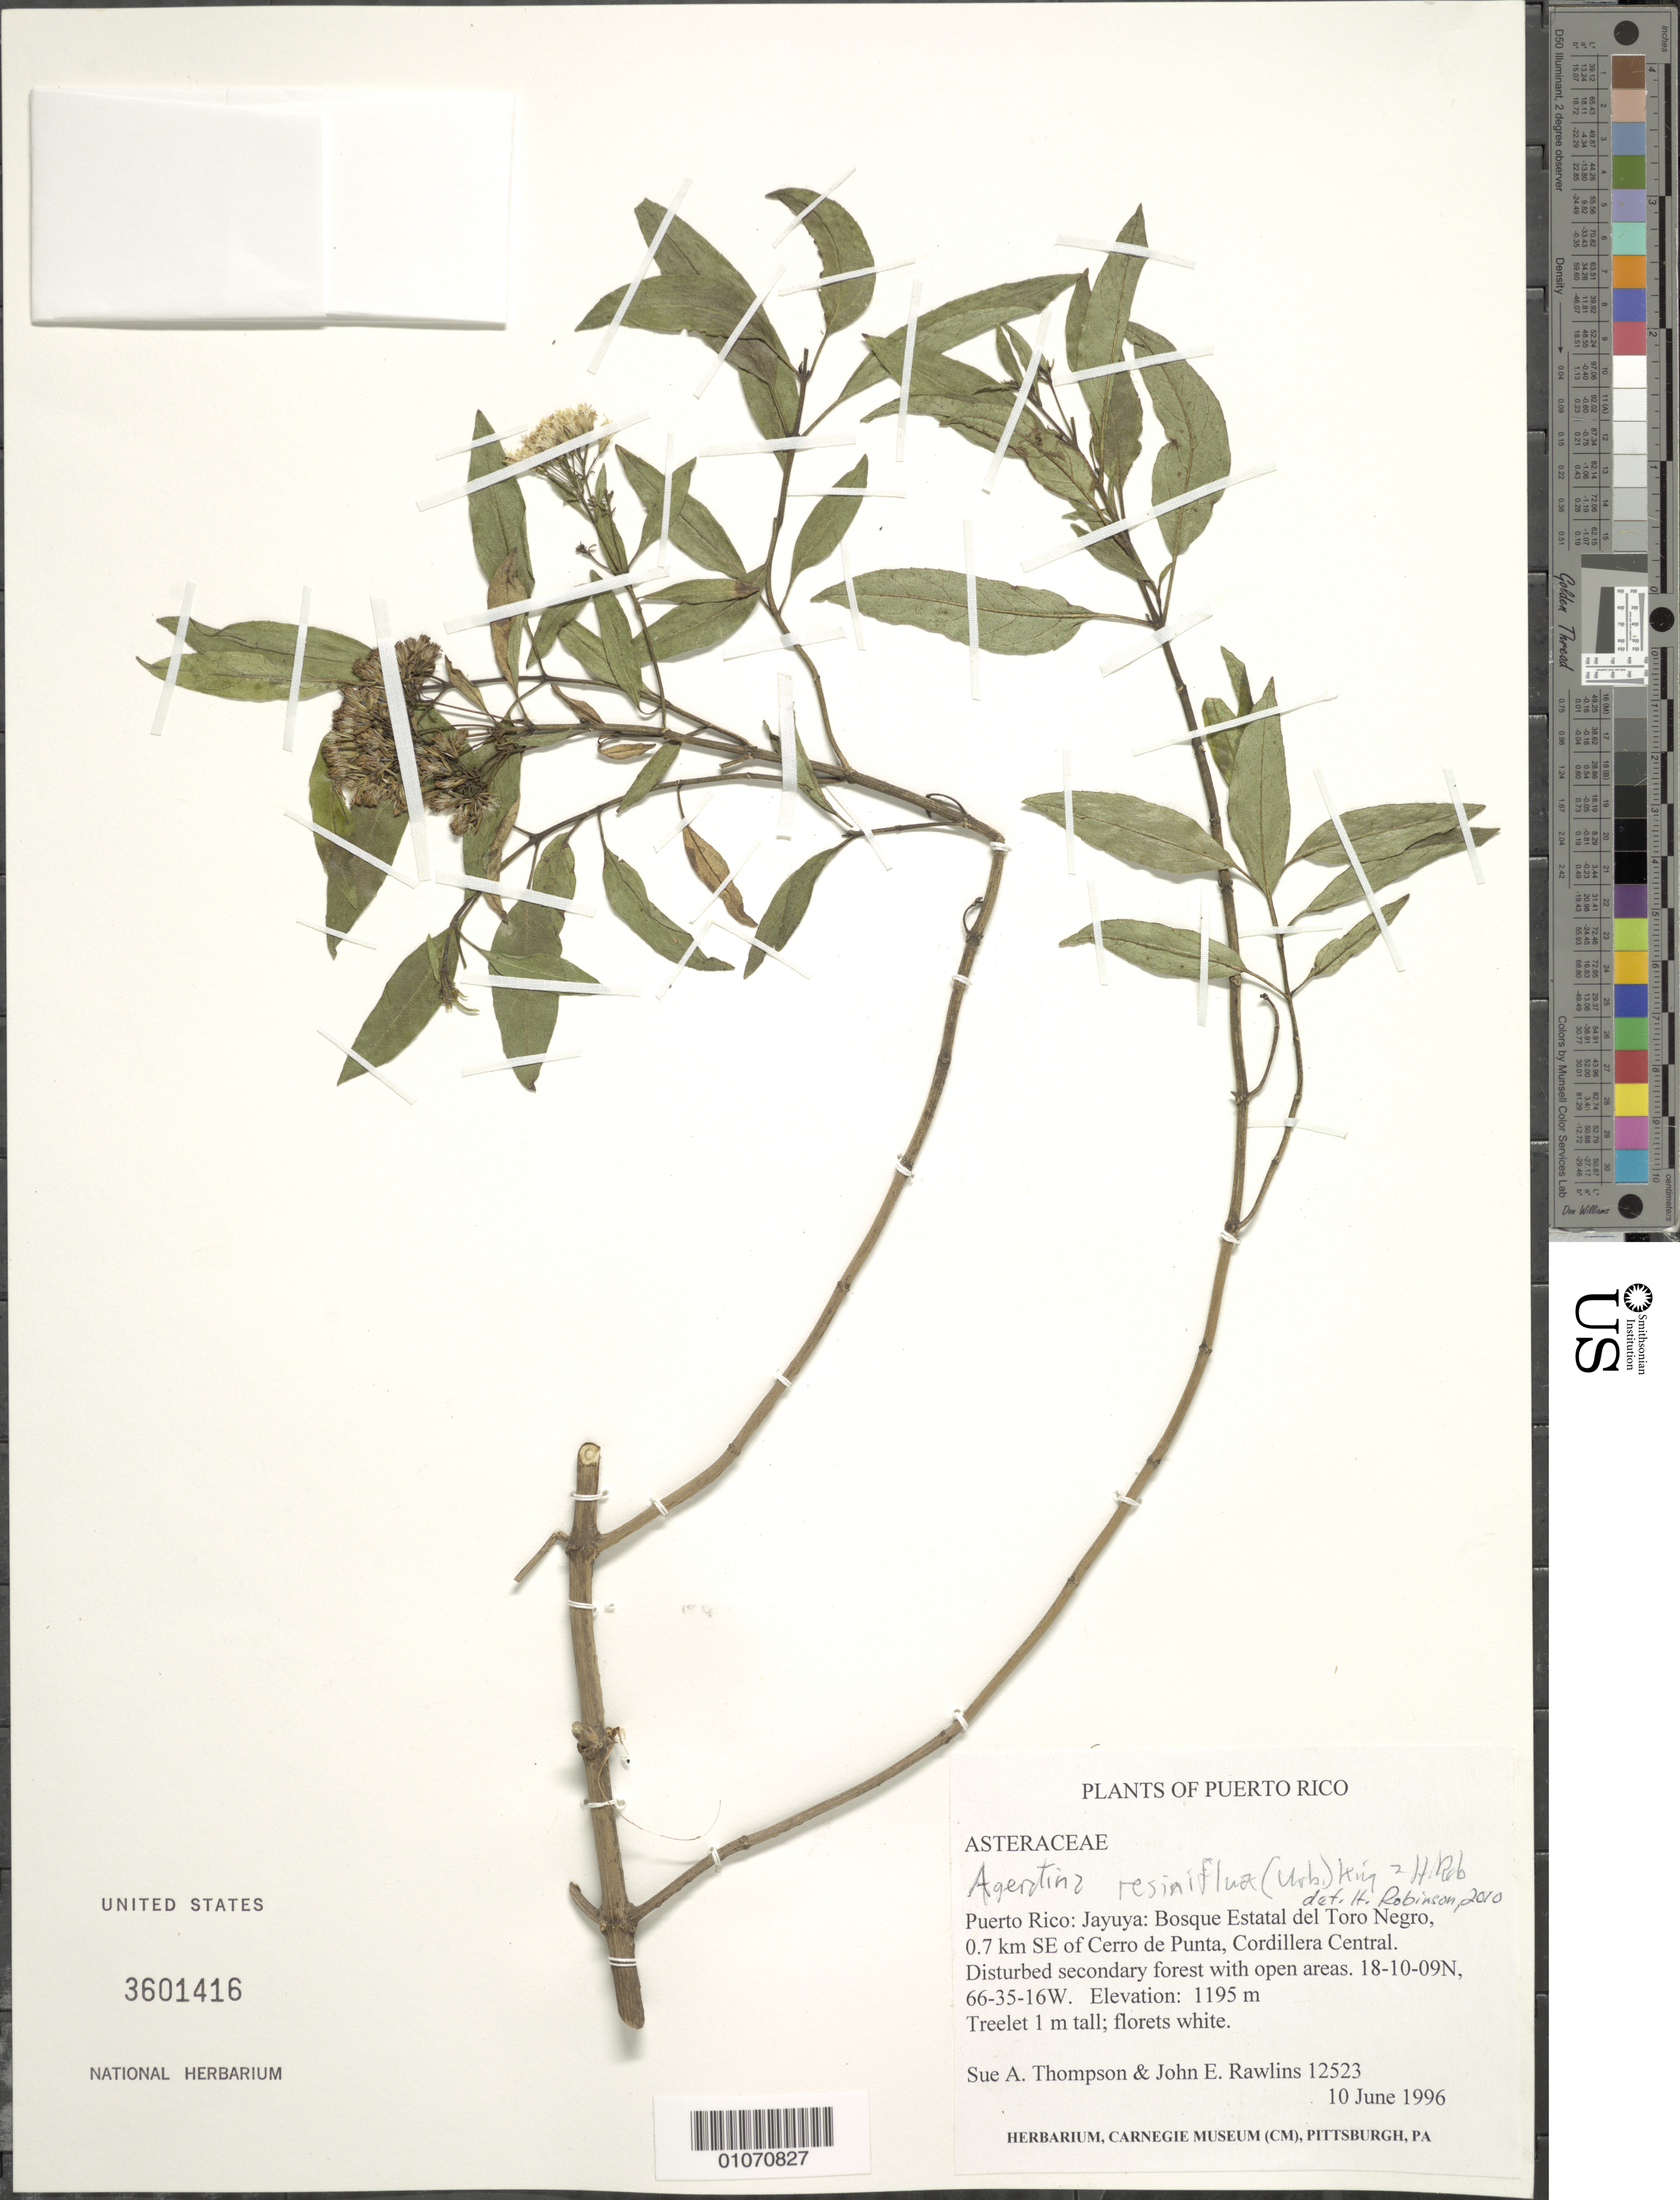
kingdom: Plantae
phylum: Tracheophyta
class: Magnoliopsida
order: Asterales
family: Asteraceae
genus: Ageratina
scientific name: Ageratina resiniflua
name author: (Urb.) R.M. King & H. Rob.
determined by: Robinson, Harold E., (US)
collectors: S. A. Thompson & J. Rawlins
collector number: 12523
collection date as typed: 10 Jun 1996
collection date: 1996-06-10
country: Puerto Rico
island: Puerto Rico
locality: Jayuya; Bosque Estatal del Toro Negro, 0.7 km SE of Cerro de Punta, Cordillera Central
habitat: Disturbed secondary forest with open areas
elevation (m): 1195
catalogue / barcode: US 3601416